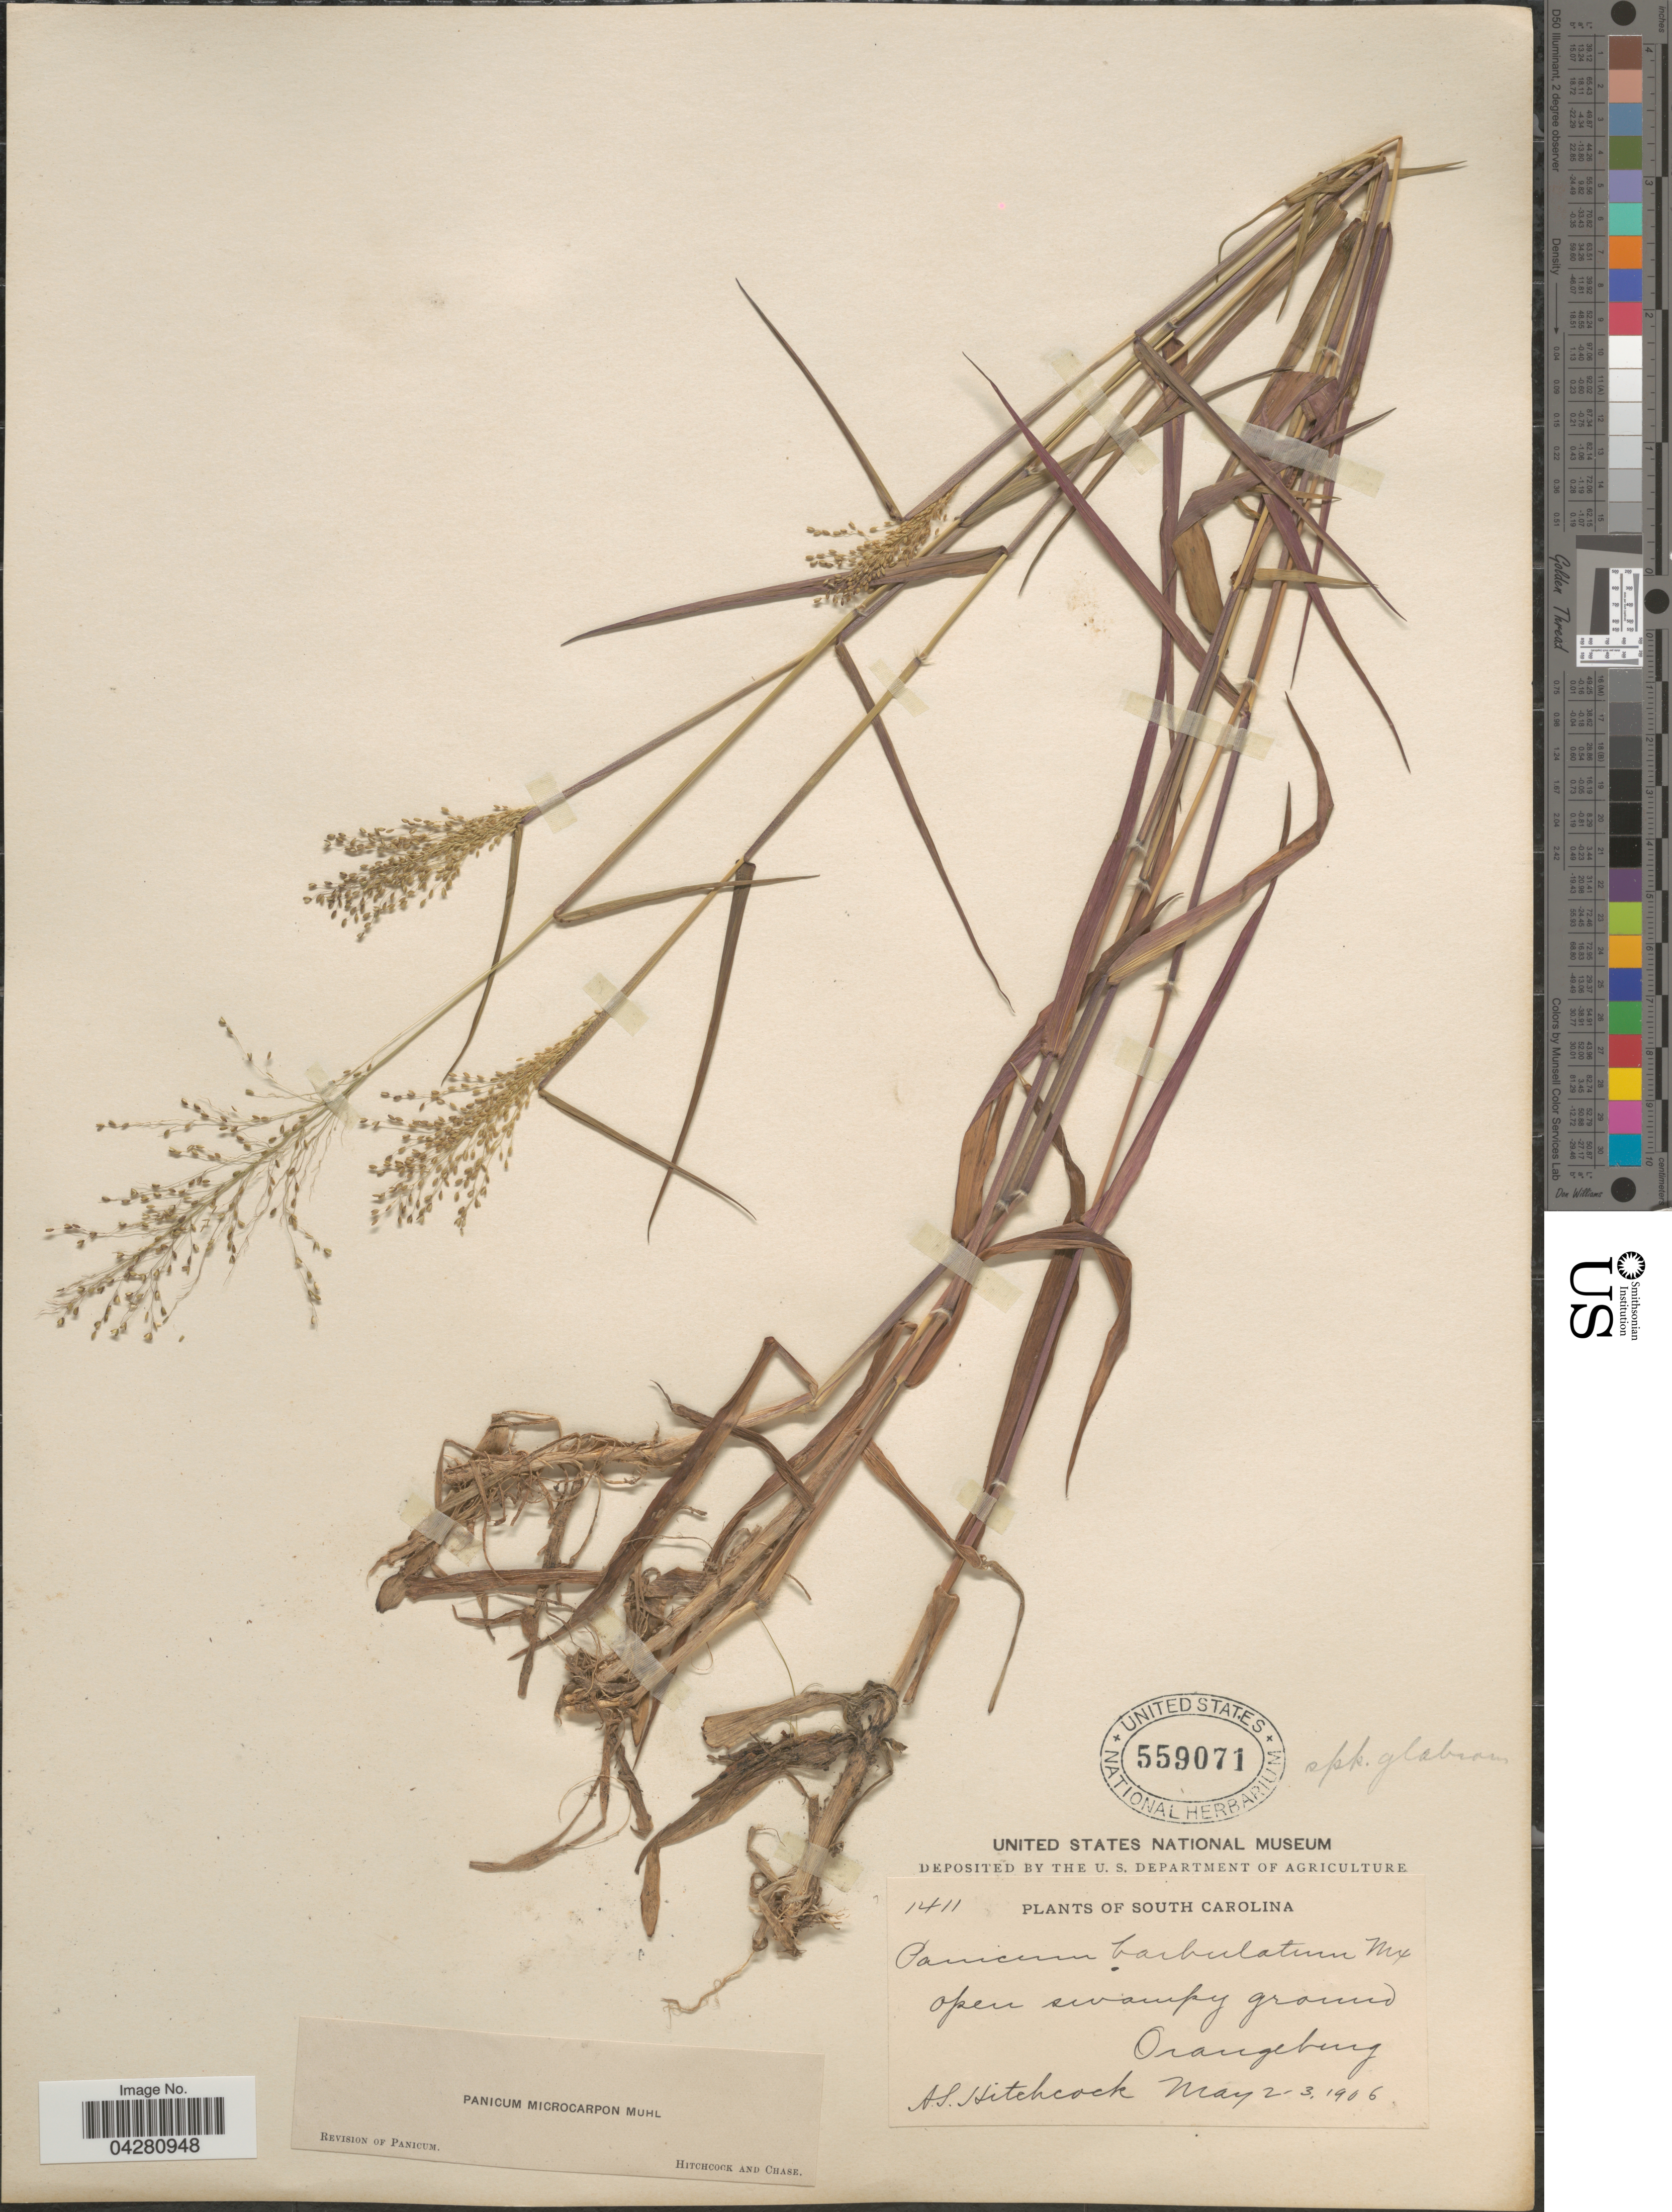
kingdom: Plantae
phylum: Tracheophyta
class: Liliopsida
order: Poales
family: Poaceae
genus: Dichanthelium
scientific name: Dichanthelium dichotomum var. dichotomum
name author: (L.) Gould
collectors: A. S. Hitchcock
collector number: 1411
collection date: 1906-05-02/1906-05-03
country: United States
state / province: South Carolina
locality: Open swampy ground. Orangeburg.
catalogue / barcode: US 559071